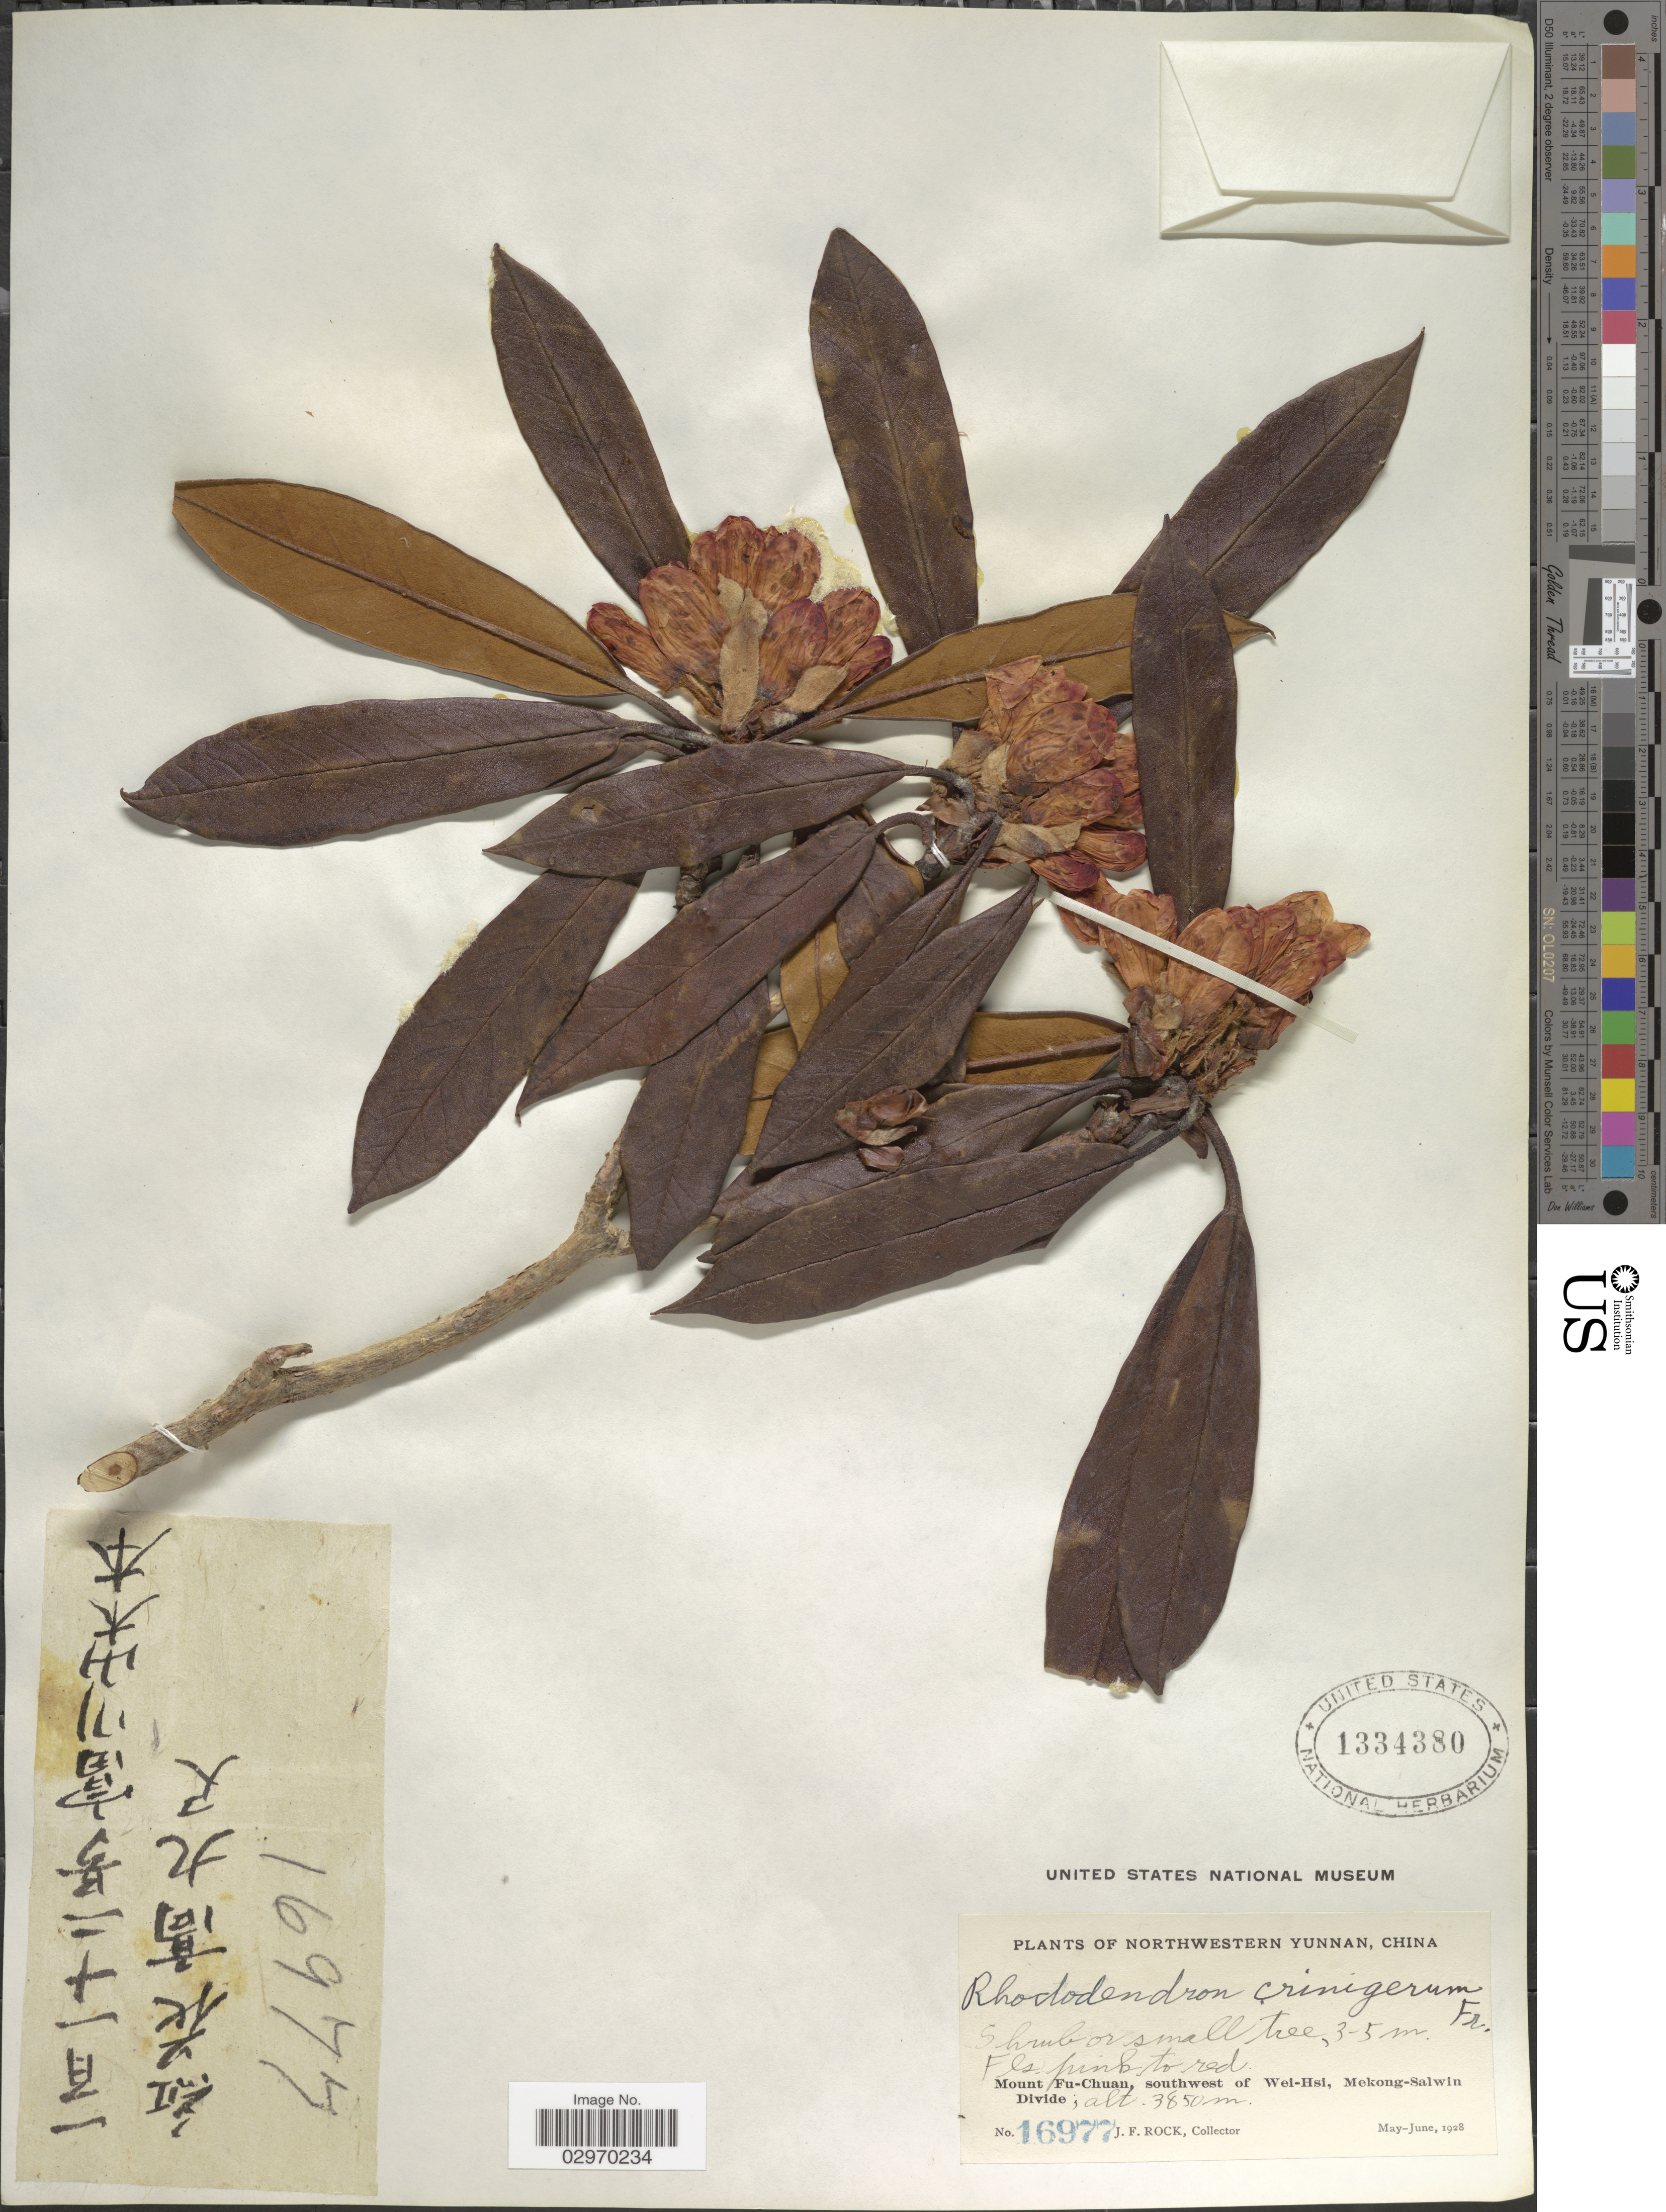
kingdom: Plantae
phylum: Tracheophyta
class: Magnoliopsida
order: Ericales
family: Ericaceae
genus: Rhododendron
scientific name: Rhododendron crinigerum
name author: Franch.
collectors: J. Rock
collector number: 16977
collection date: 1928-05/1928-06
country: China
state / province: Yunnan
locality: Northwestern Yunnan, Mount Fu-Chuan, southwest of Wei-Hsi, Mekong-Salwin Divide.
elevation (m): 3850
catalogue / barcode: US 1334380